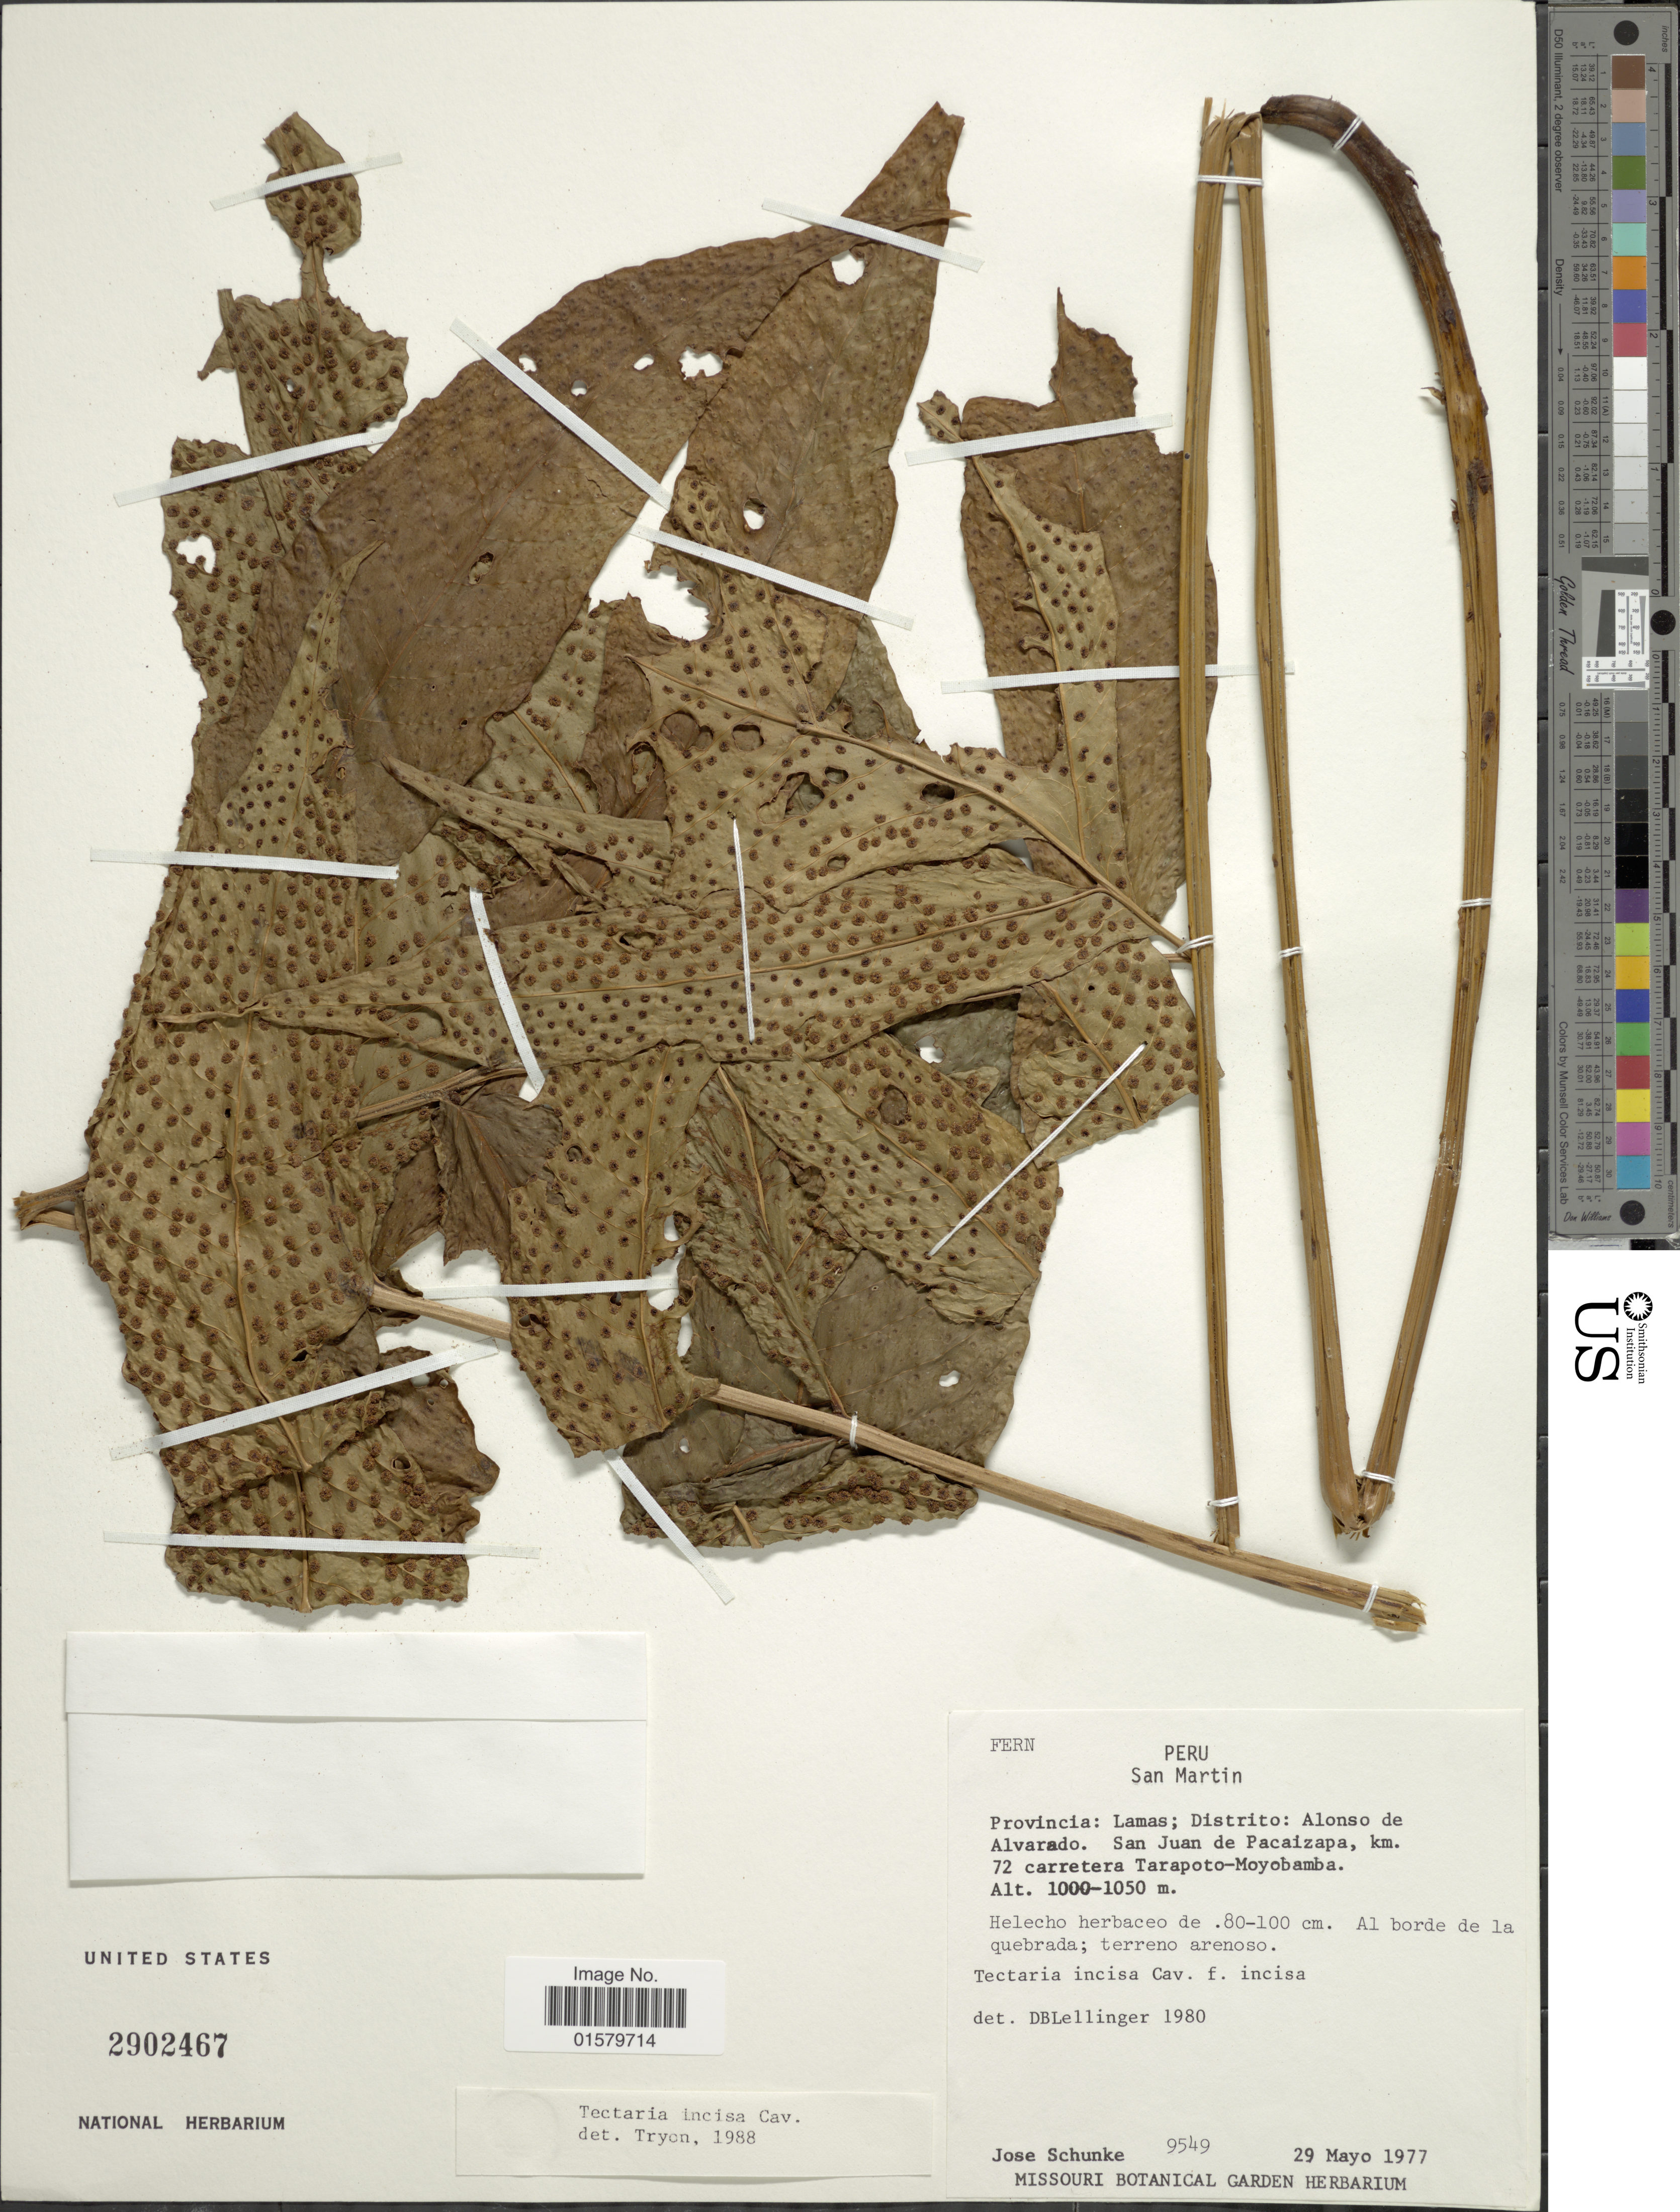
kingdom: Plantae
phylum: Tracheophyta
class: Polypodiopsida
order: Polypodiales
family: Tectariaceae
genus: Tectaria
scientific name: Tectaria incisa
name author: Cav.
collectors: J. M. Schunke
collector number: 9549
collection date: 1977-05-29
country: Peru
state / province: San Martín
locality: Provincia:Lamas; Distrito: Alonso de Alvarado. San Juan de Pacaizapa, km 72 carretera Tarapoto - Moyobamba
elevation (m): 1000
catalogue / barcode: US 2902467